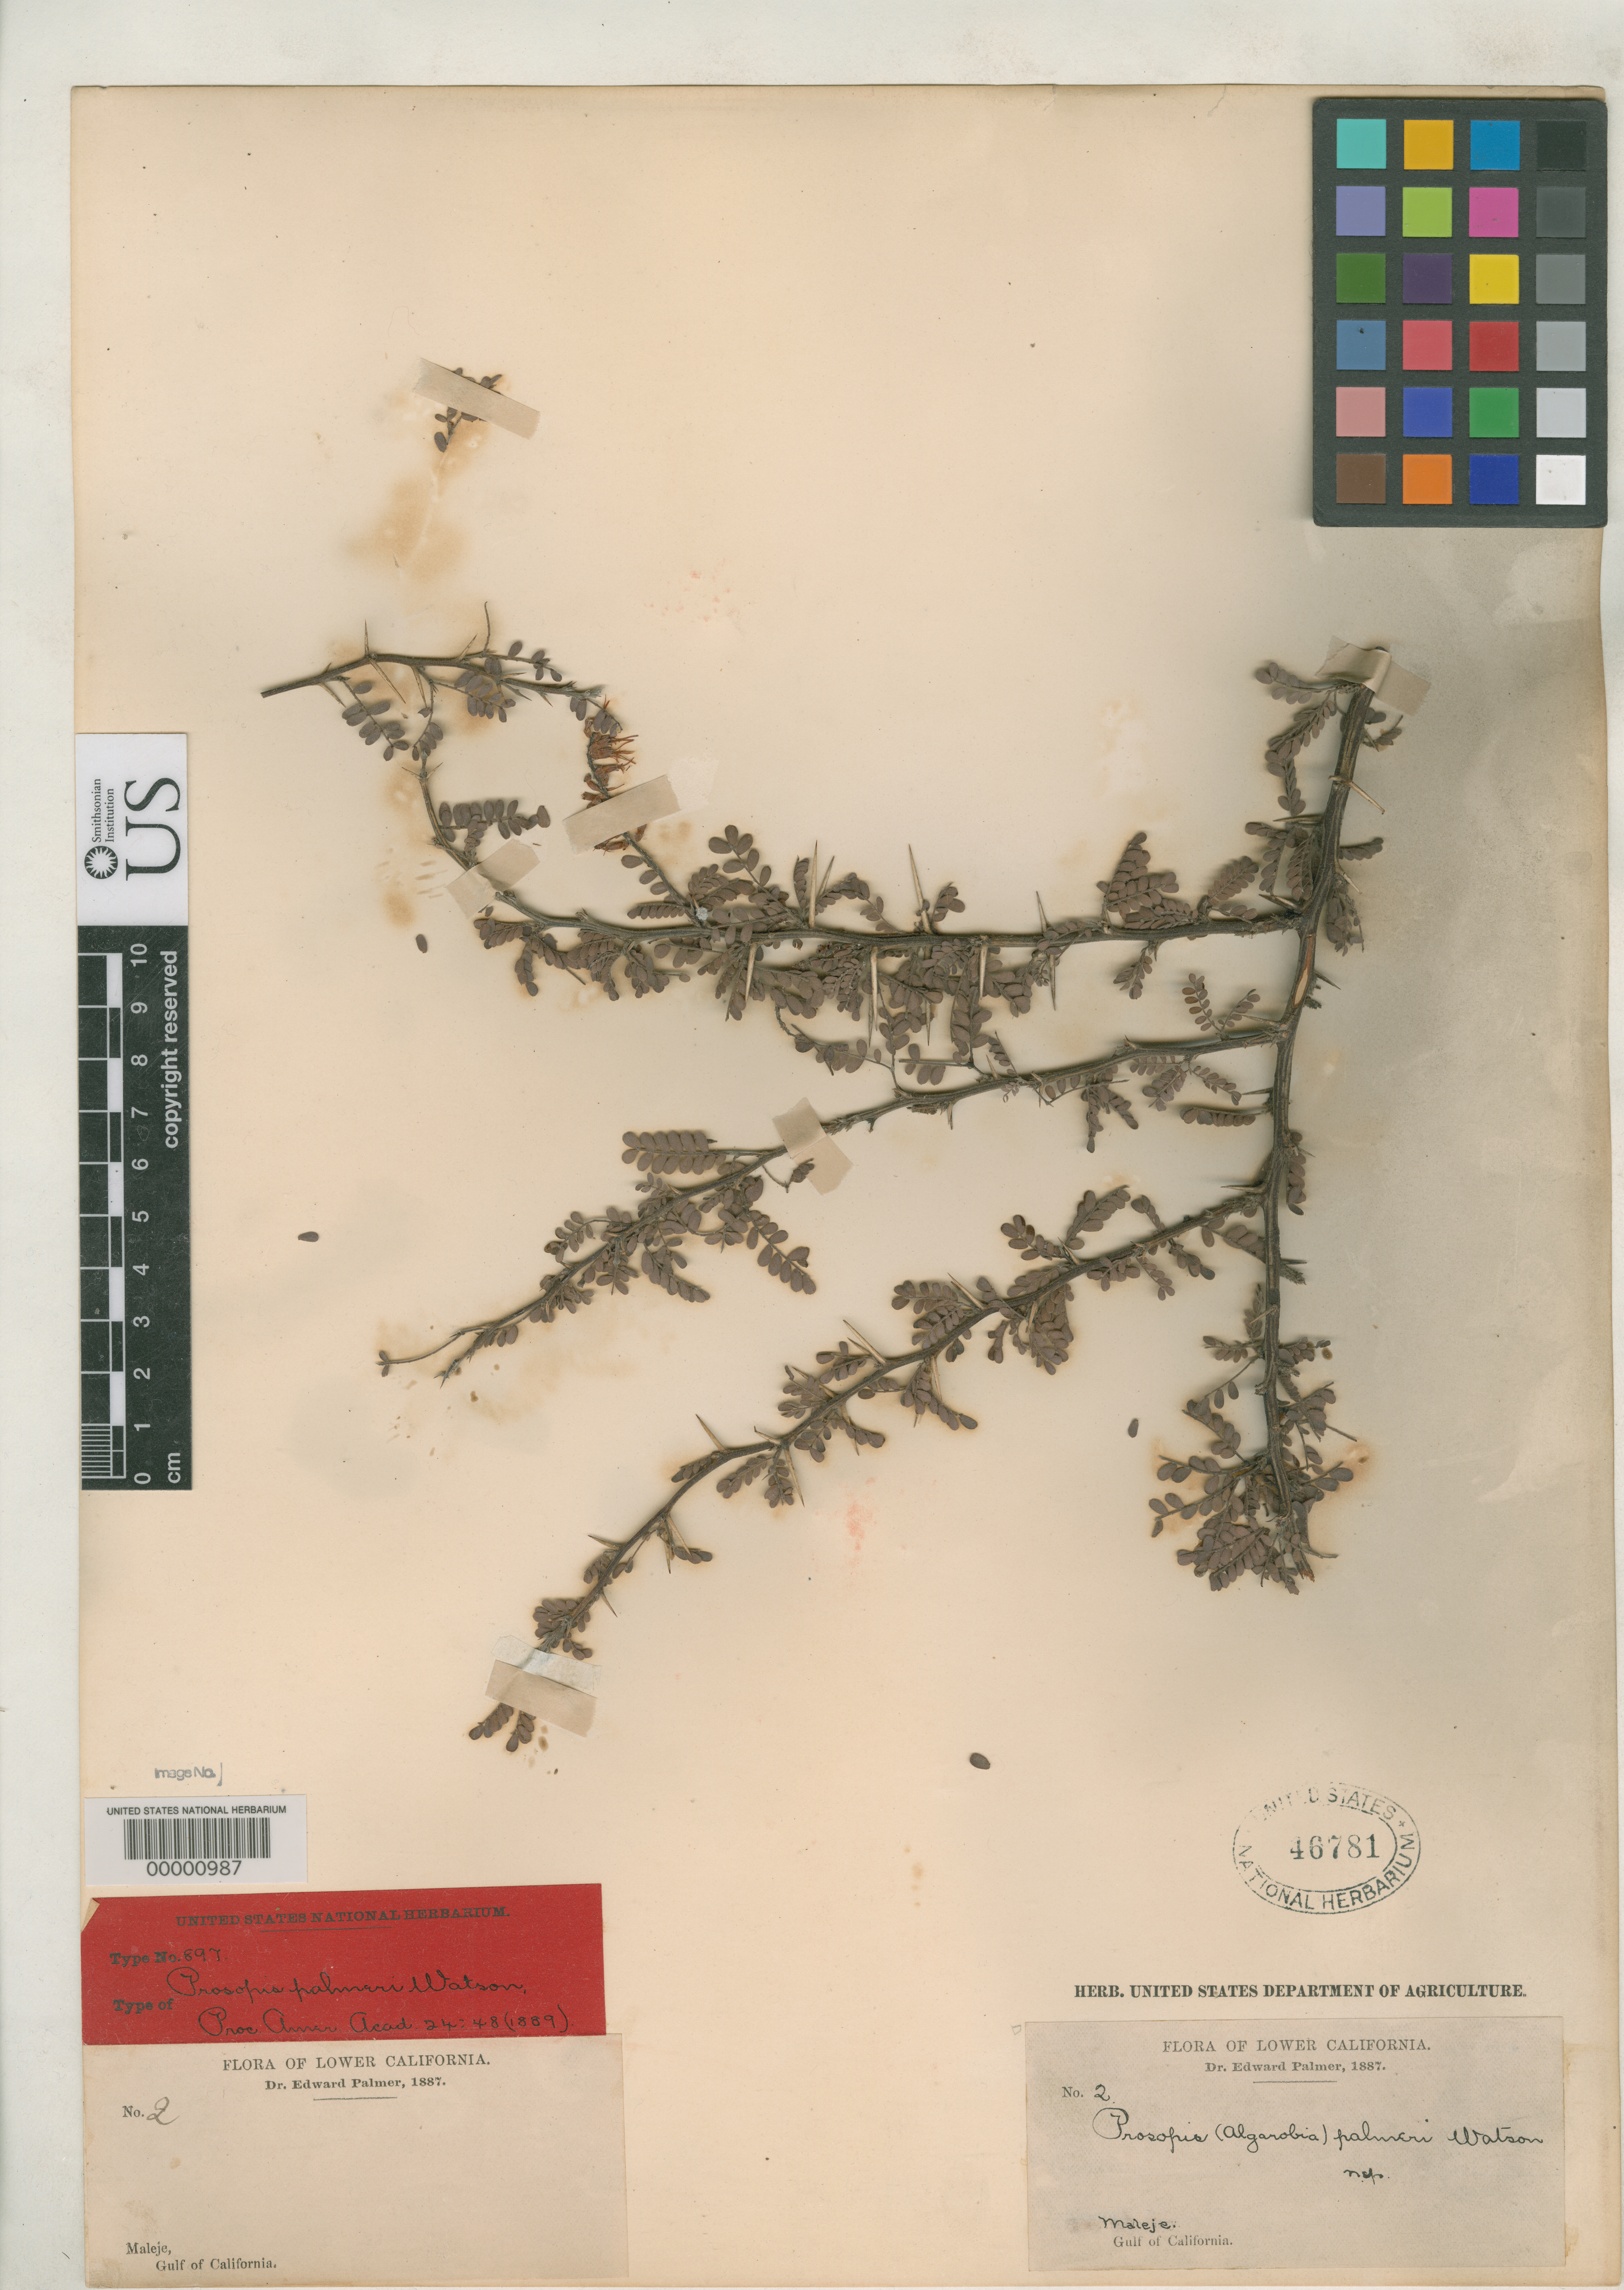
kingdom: Plantae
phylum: Tracheophyta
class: Magnoliopsida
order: Fabales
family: Fabaceae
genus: Prosopis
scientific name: Prosopis palmeri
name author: S. Watson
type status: Isotype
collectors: E. Palmer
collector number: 2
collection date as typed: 1887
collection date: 1887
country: Mexico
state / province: Baja California Sur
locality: Muleje.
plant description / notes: Holotype is at GH as cited by Burkart (1976).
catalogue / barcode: US 46781